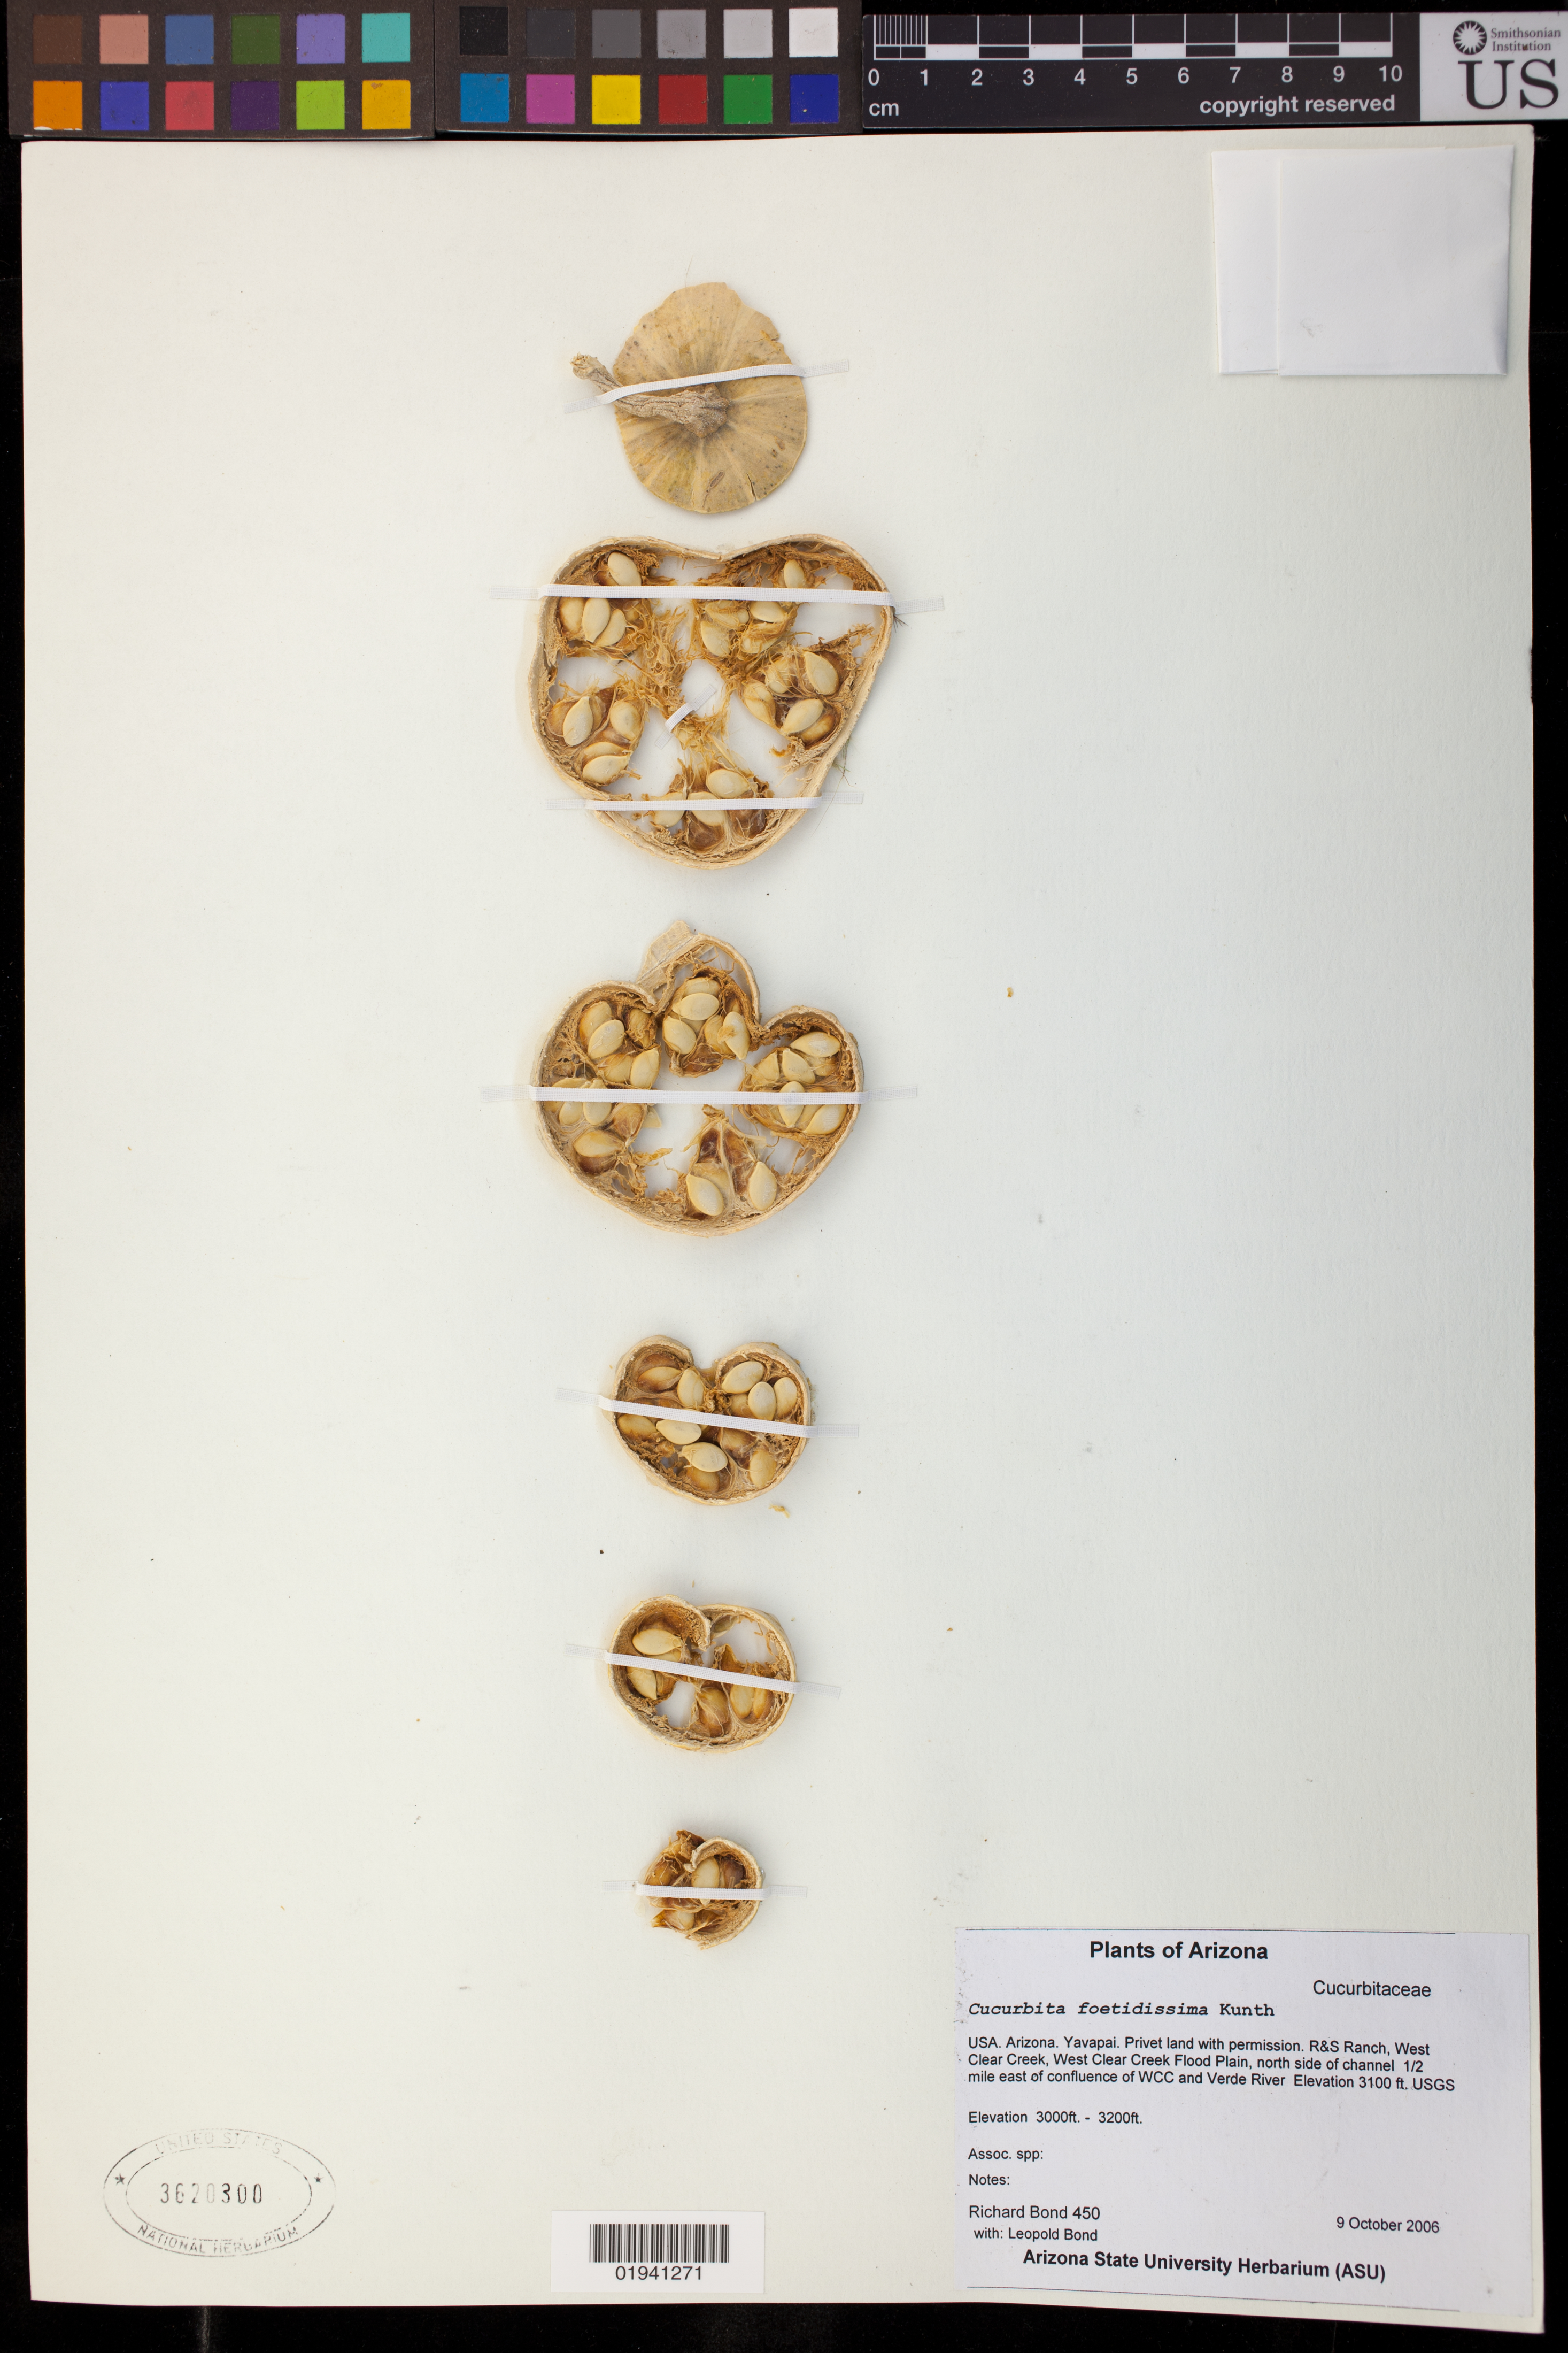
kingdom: Plantae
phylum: Tracheophyta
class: Magnoliopsida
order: Cucurbitales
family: Cucurbitaceae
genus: Cucurbita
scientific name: Cucurbita foetidissima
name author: Kunth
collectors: R. Bond & L. Bond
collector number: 450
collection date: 2006-10-09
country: United States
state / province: Arizona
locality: Yavapai. Privet land with permission. R&S Ranch, West Clear Creek, West Clear Creek Flood Plain, N side of channel, 0.5 mile E of confluence Of WCC and Verde River.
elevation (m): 945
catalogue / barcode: US 3620300